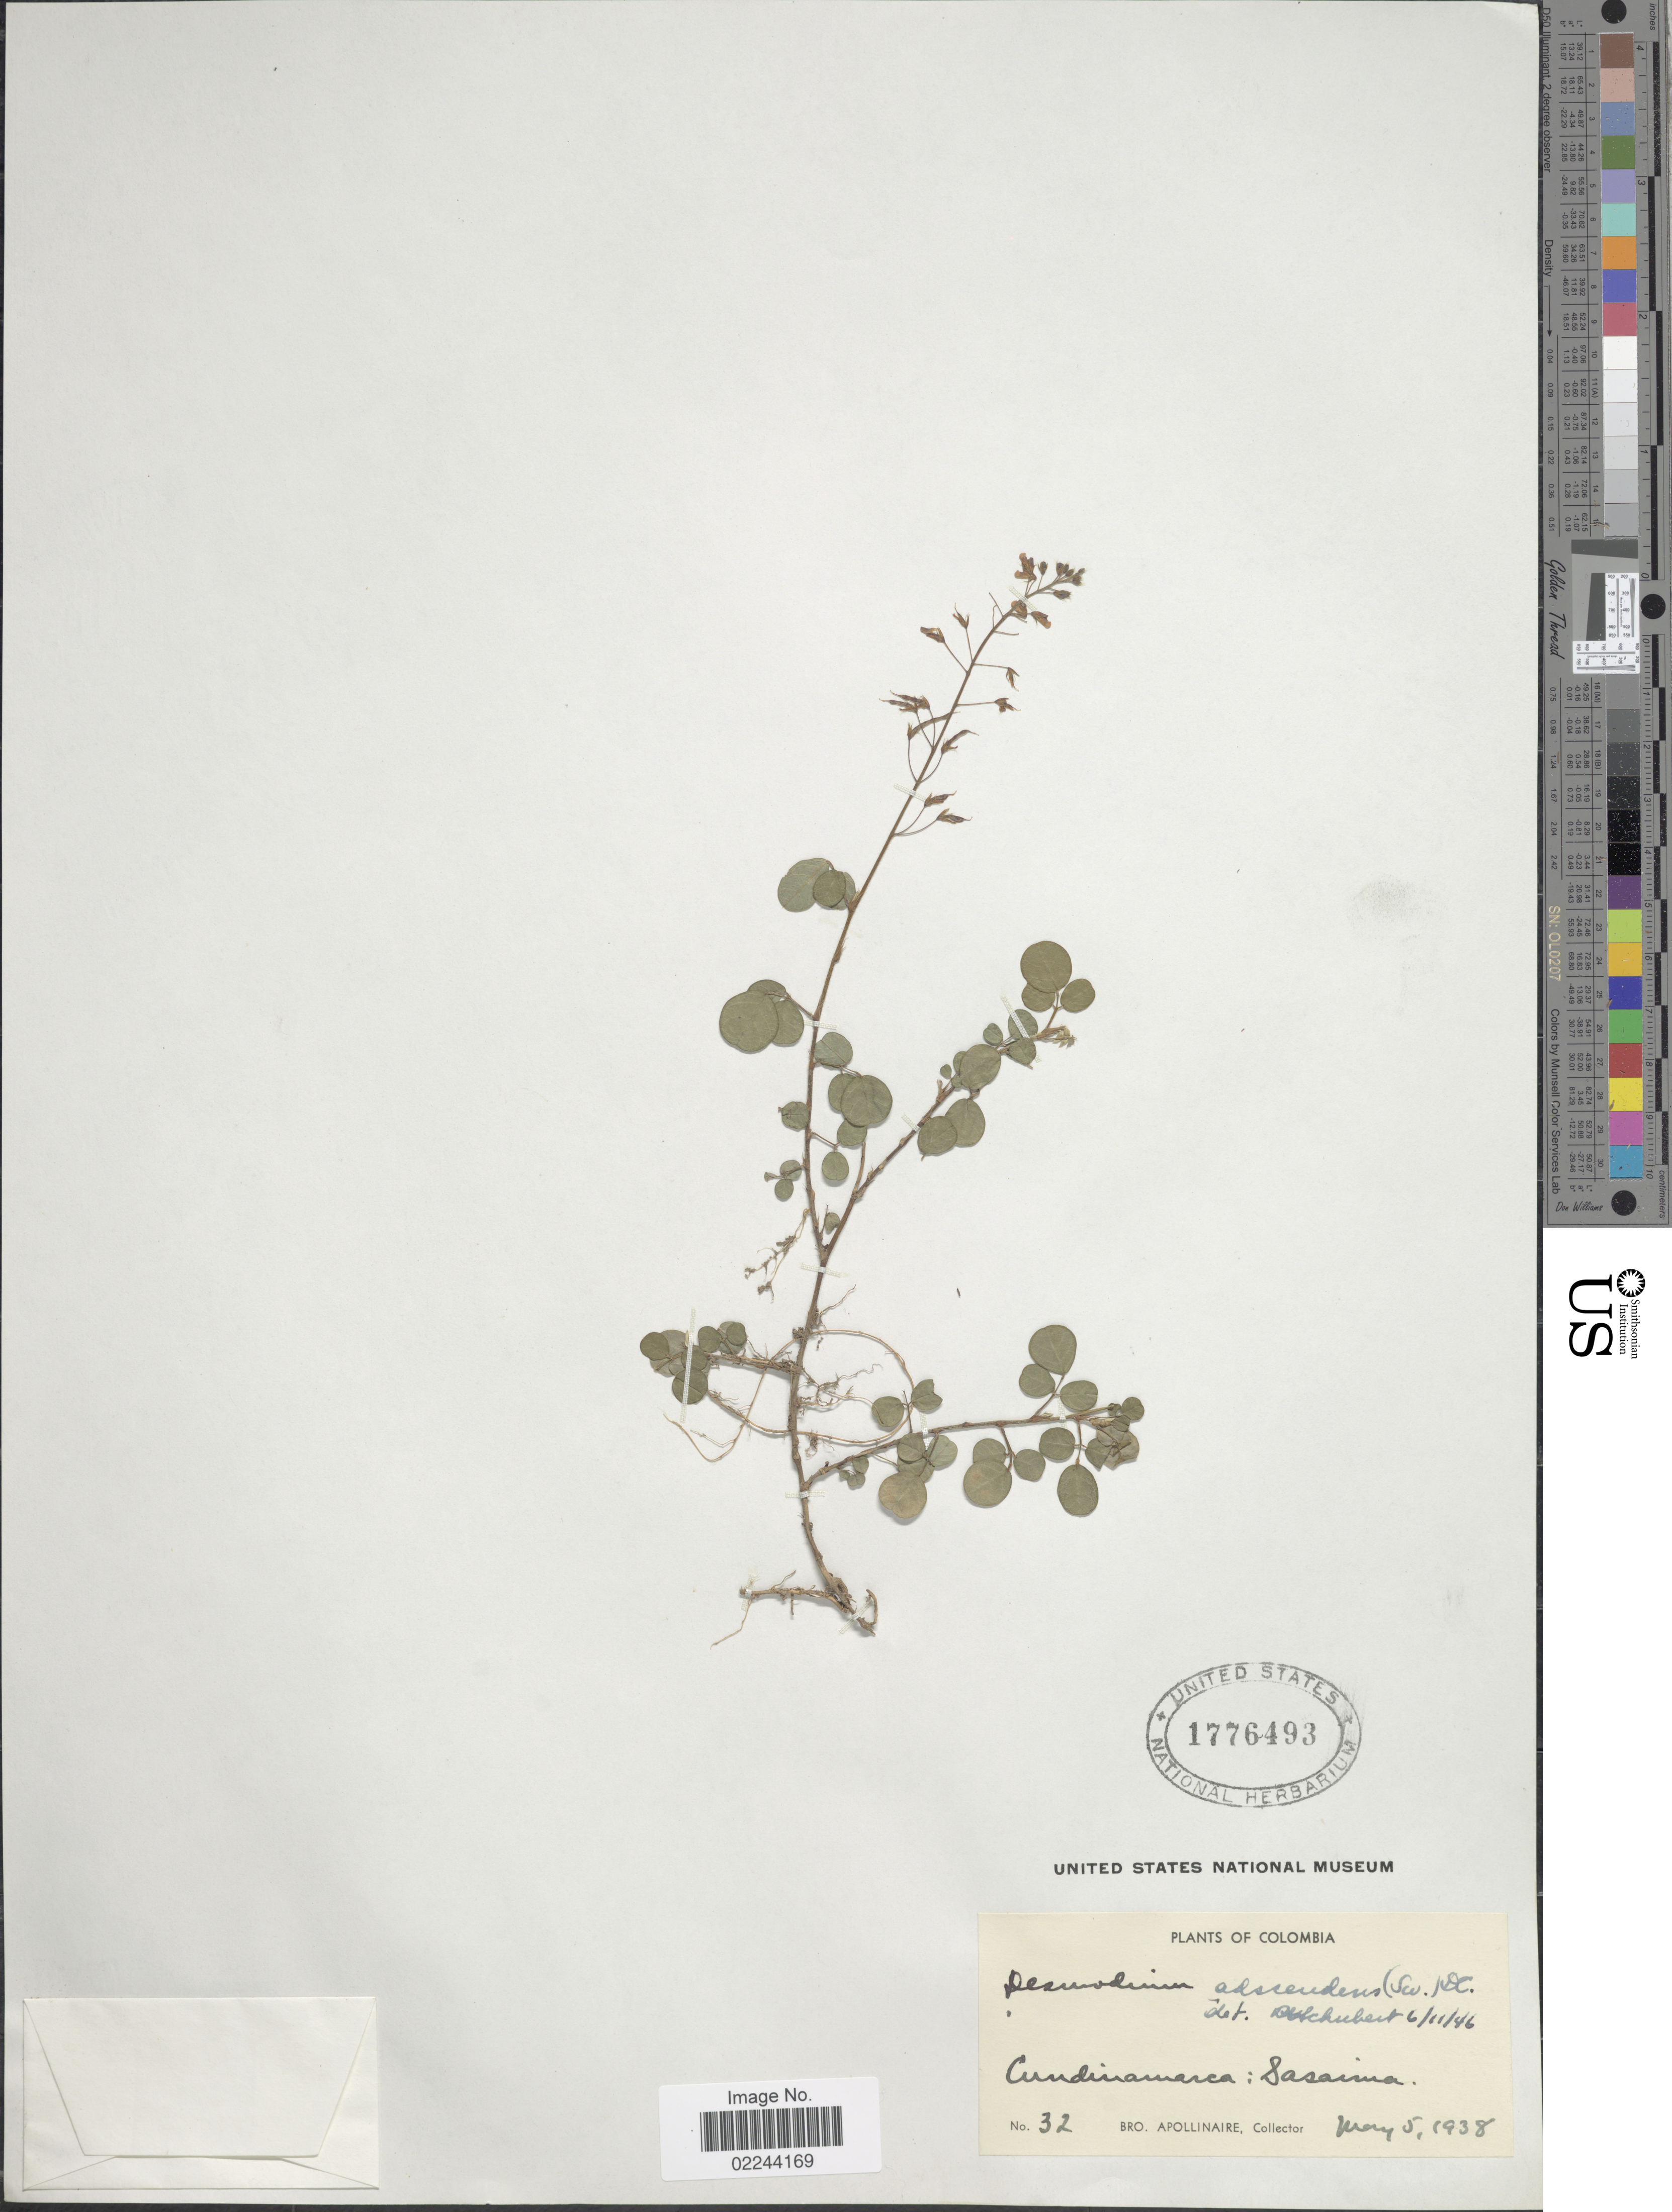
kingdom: Plantae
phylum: Tracheophyta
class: Magnoliopsida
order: Fabales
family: Fabaceae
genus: Grona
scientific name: Grona adscendens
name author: (Sw.) H. Ohashi & K. Ohashi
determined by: Strong, Mark T., (BOT), Smithsonian Institution - National Museum of Natural History (UNITED STATES)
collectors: Bro. Apollinaire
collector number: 32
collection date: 1938-05-05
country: Colombia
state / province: Cundinamarca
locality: Sasaima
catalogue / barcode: US 1776493